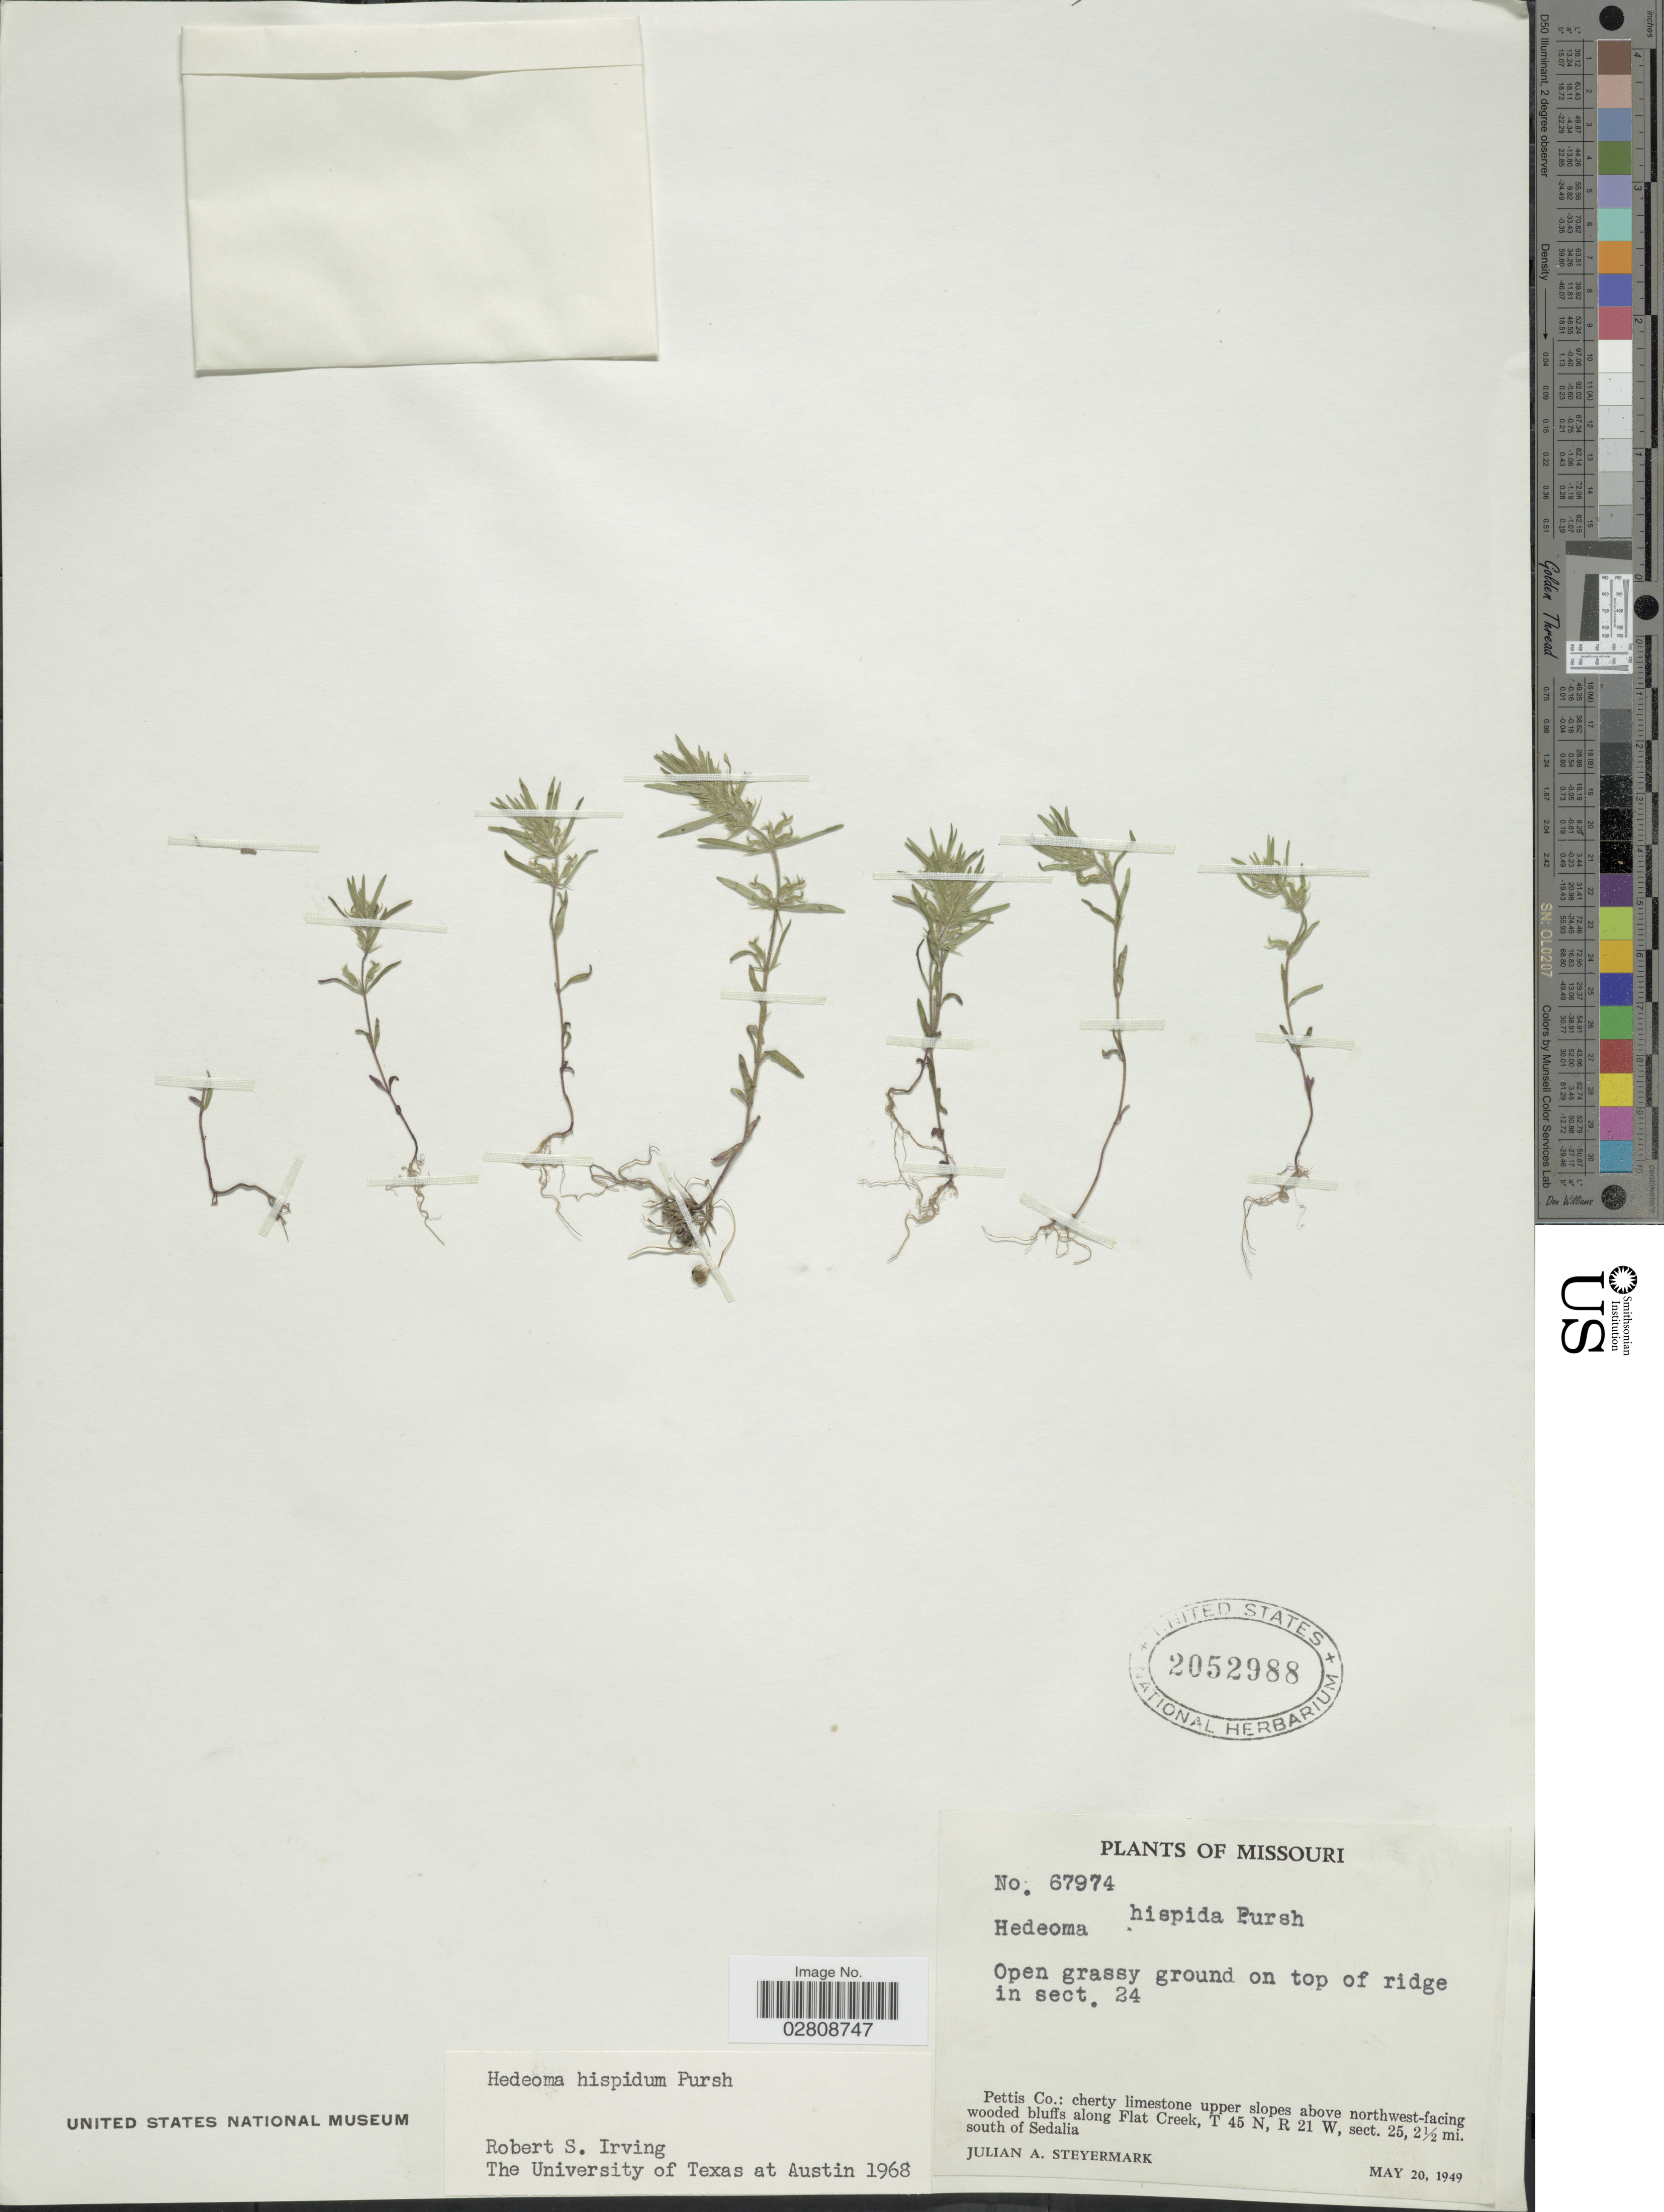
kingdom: Plantae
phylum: Tracheophyta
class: Magnoliopsida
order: Lamiales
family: Lamiaceae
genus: Hedeoma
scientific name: Hedeoma hispida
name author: Pursh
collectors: J. Steyermark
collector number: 67974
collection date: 1949-05-20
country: United States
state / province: Missouri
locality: On top op ridge in sect 24. Pettis Co.: cherty limestone upper slopes above northwest-facing wooded bluffs along Flat Creek, T 45 N, R 21 W, sect. 25, 2½ mi. south of Sedalia.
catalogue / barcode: US 2052988